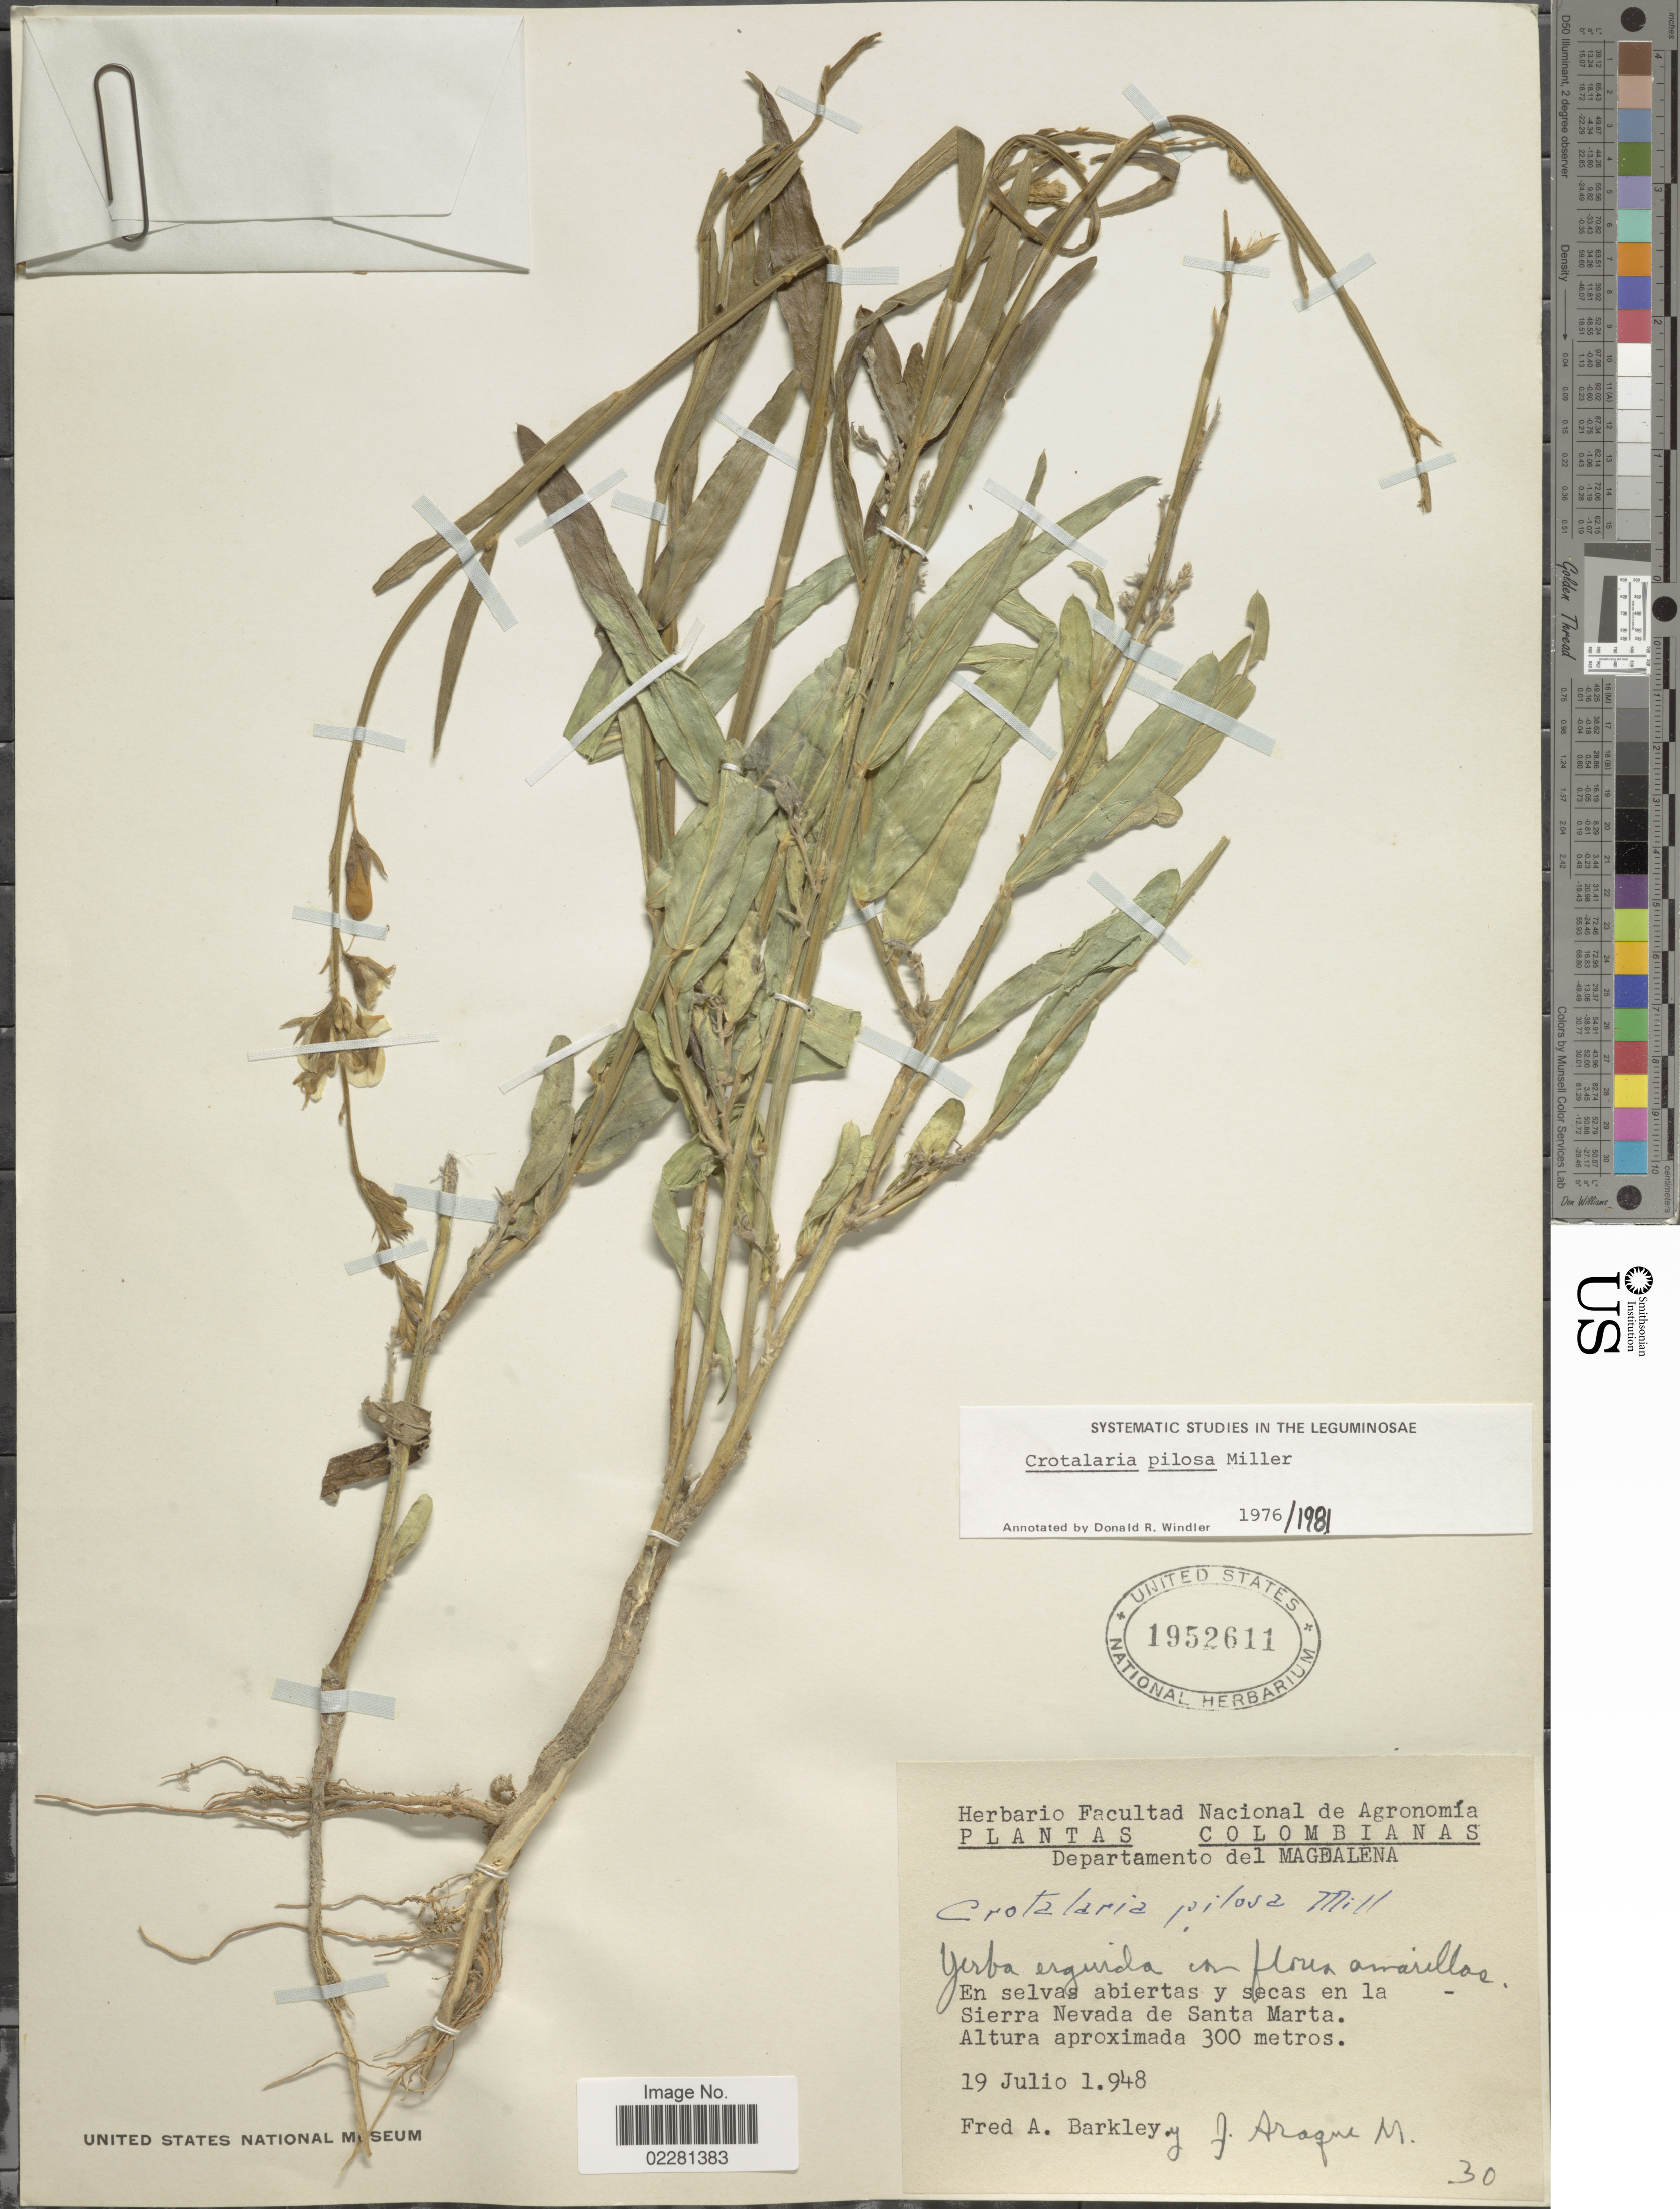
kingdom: Plantae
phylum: Tracheophyta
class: Magnoliopsida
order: Fabales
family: Fabaceae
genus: Crotalaria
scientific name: Crotalaria pilosa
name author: Mill.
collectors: F. A. Barkley & J. Araque Molina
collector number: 30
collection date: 1948-07-19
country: Colombia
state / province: Magdalena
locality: En la Sierra Nevada de Santa Marta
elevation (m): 300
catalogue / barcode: US 1952611